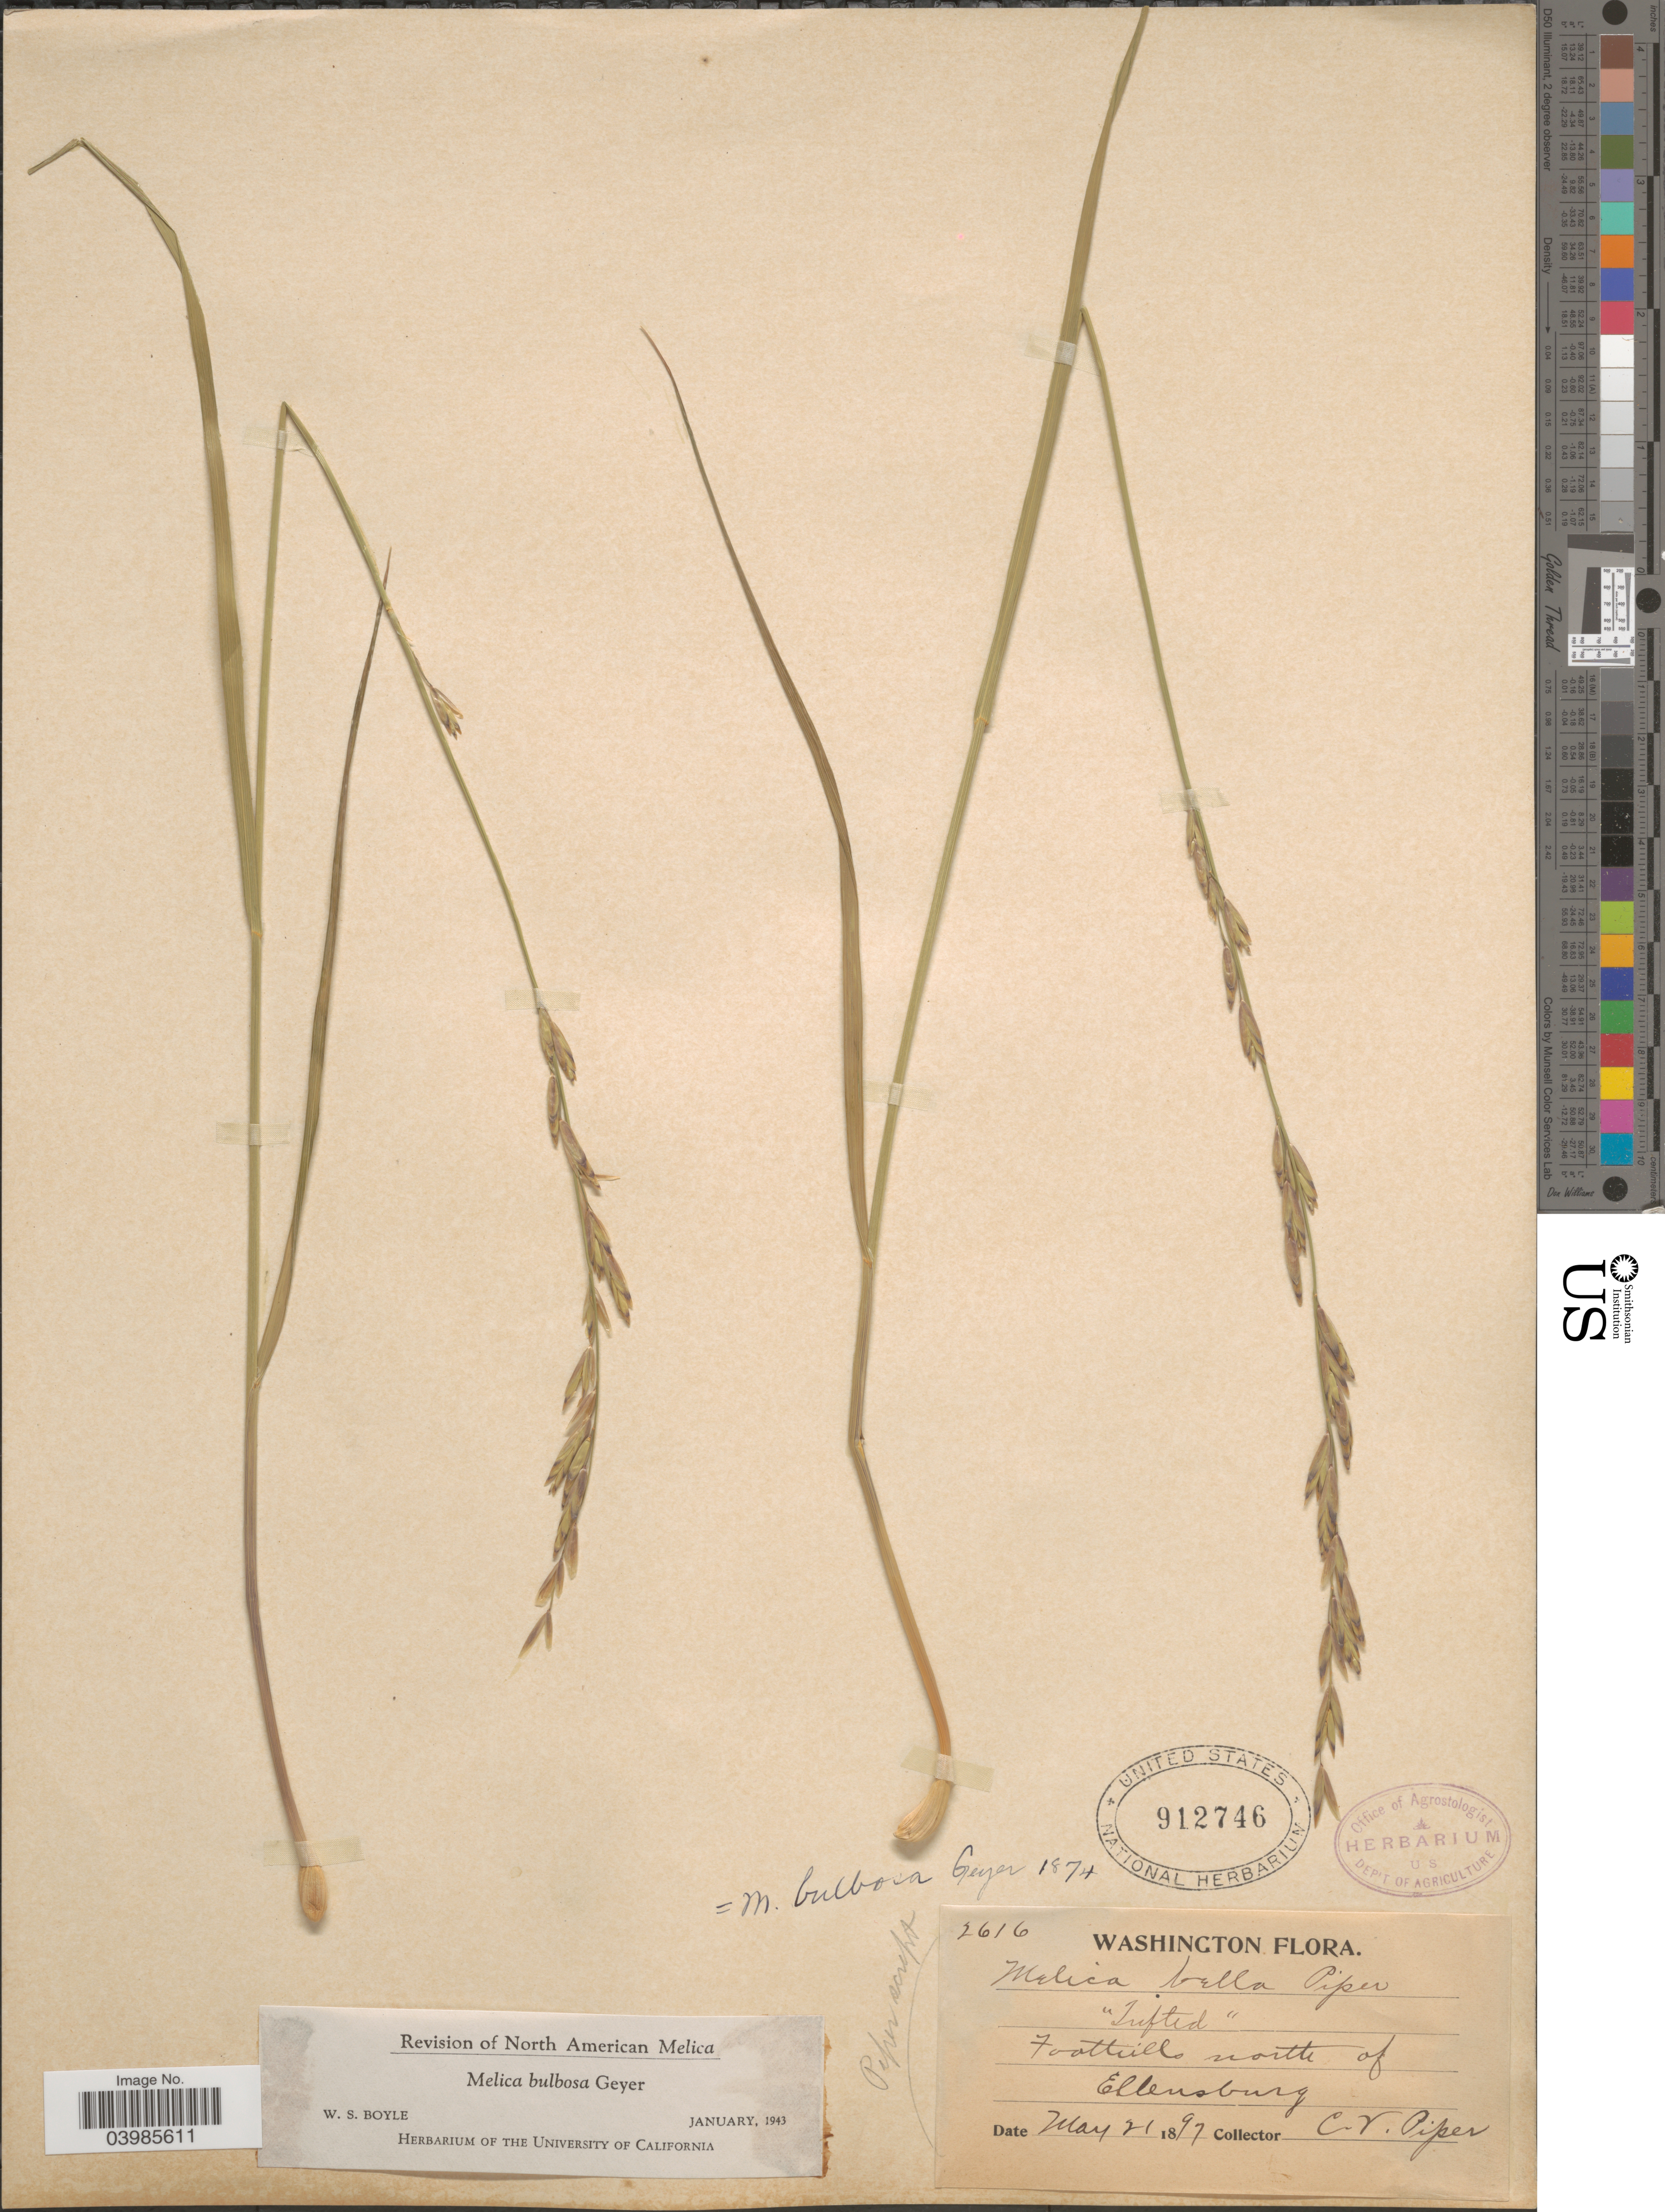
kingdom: Plantae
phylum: Tracheophyta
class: Liliopsida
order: Poales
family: Poaceae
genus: Melica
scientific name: Melica bulbosa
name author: Geyer ex Porter & J.M. Coult.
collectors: C. V. Piper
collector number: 2616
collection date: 1897-05-21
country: United States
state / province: Washington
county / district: Kittitas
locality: Foothills north of Ellensburg.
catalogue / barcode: US 912746